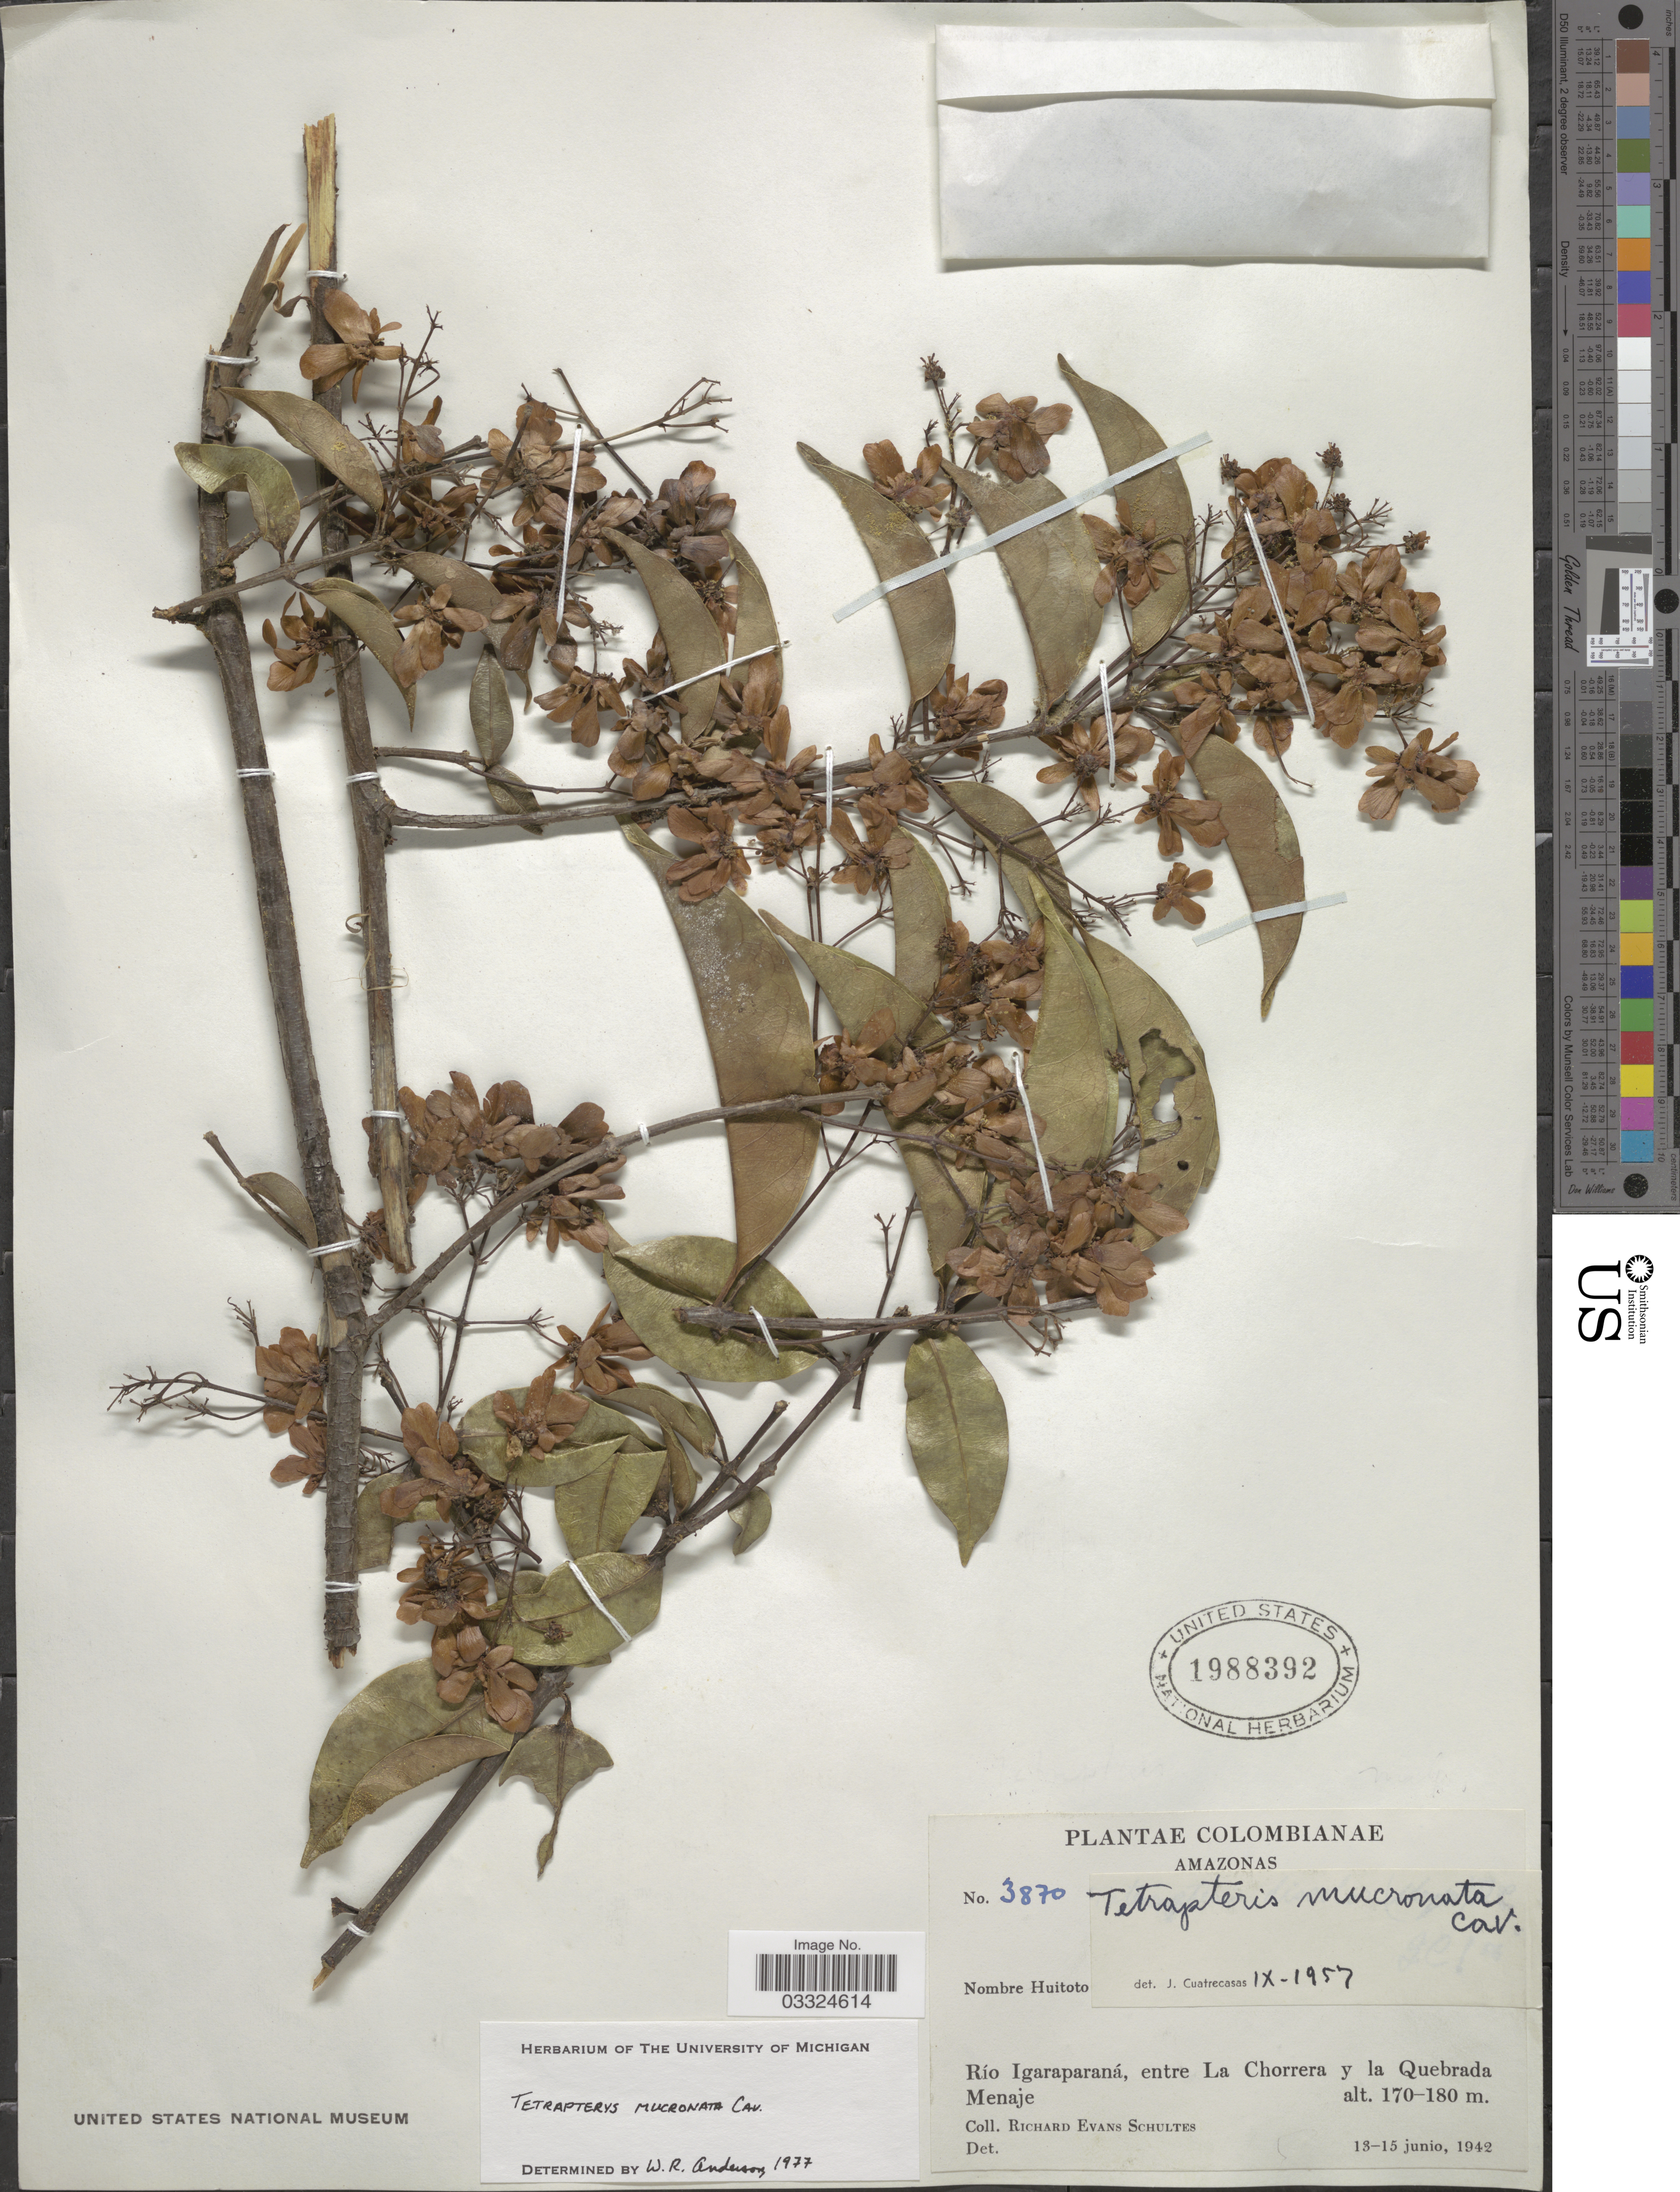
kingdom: Plantae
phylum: Tracheophyta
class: Magnoliopsida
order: Malpighiales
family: Malpighiaceae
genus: Tetrapterys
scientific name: Tetrapterys mucronata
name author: Cav.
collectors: R. E. Schultes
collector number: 3870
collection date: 1942-06-13/1942-06-15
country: Colombia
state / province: Amazônas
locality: Río Igaraparaná, entre La Chorrera y la Quebrada Menaje.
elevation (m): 170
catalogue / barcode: US 1988392